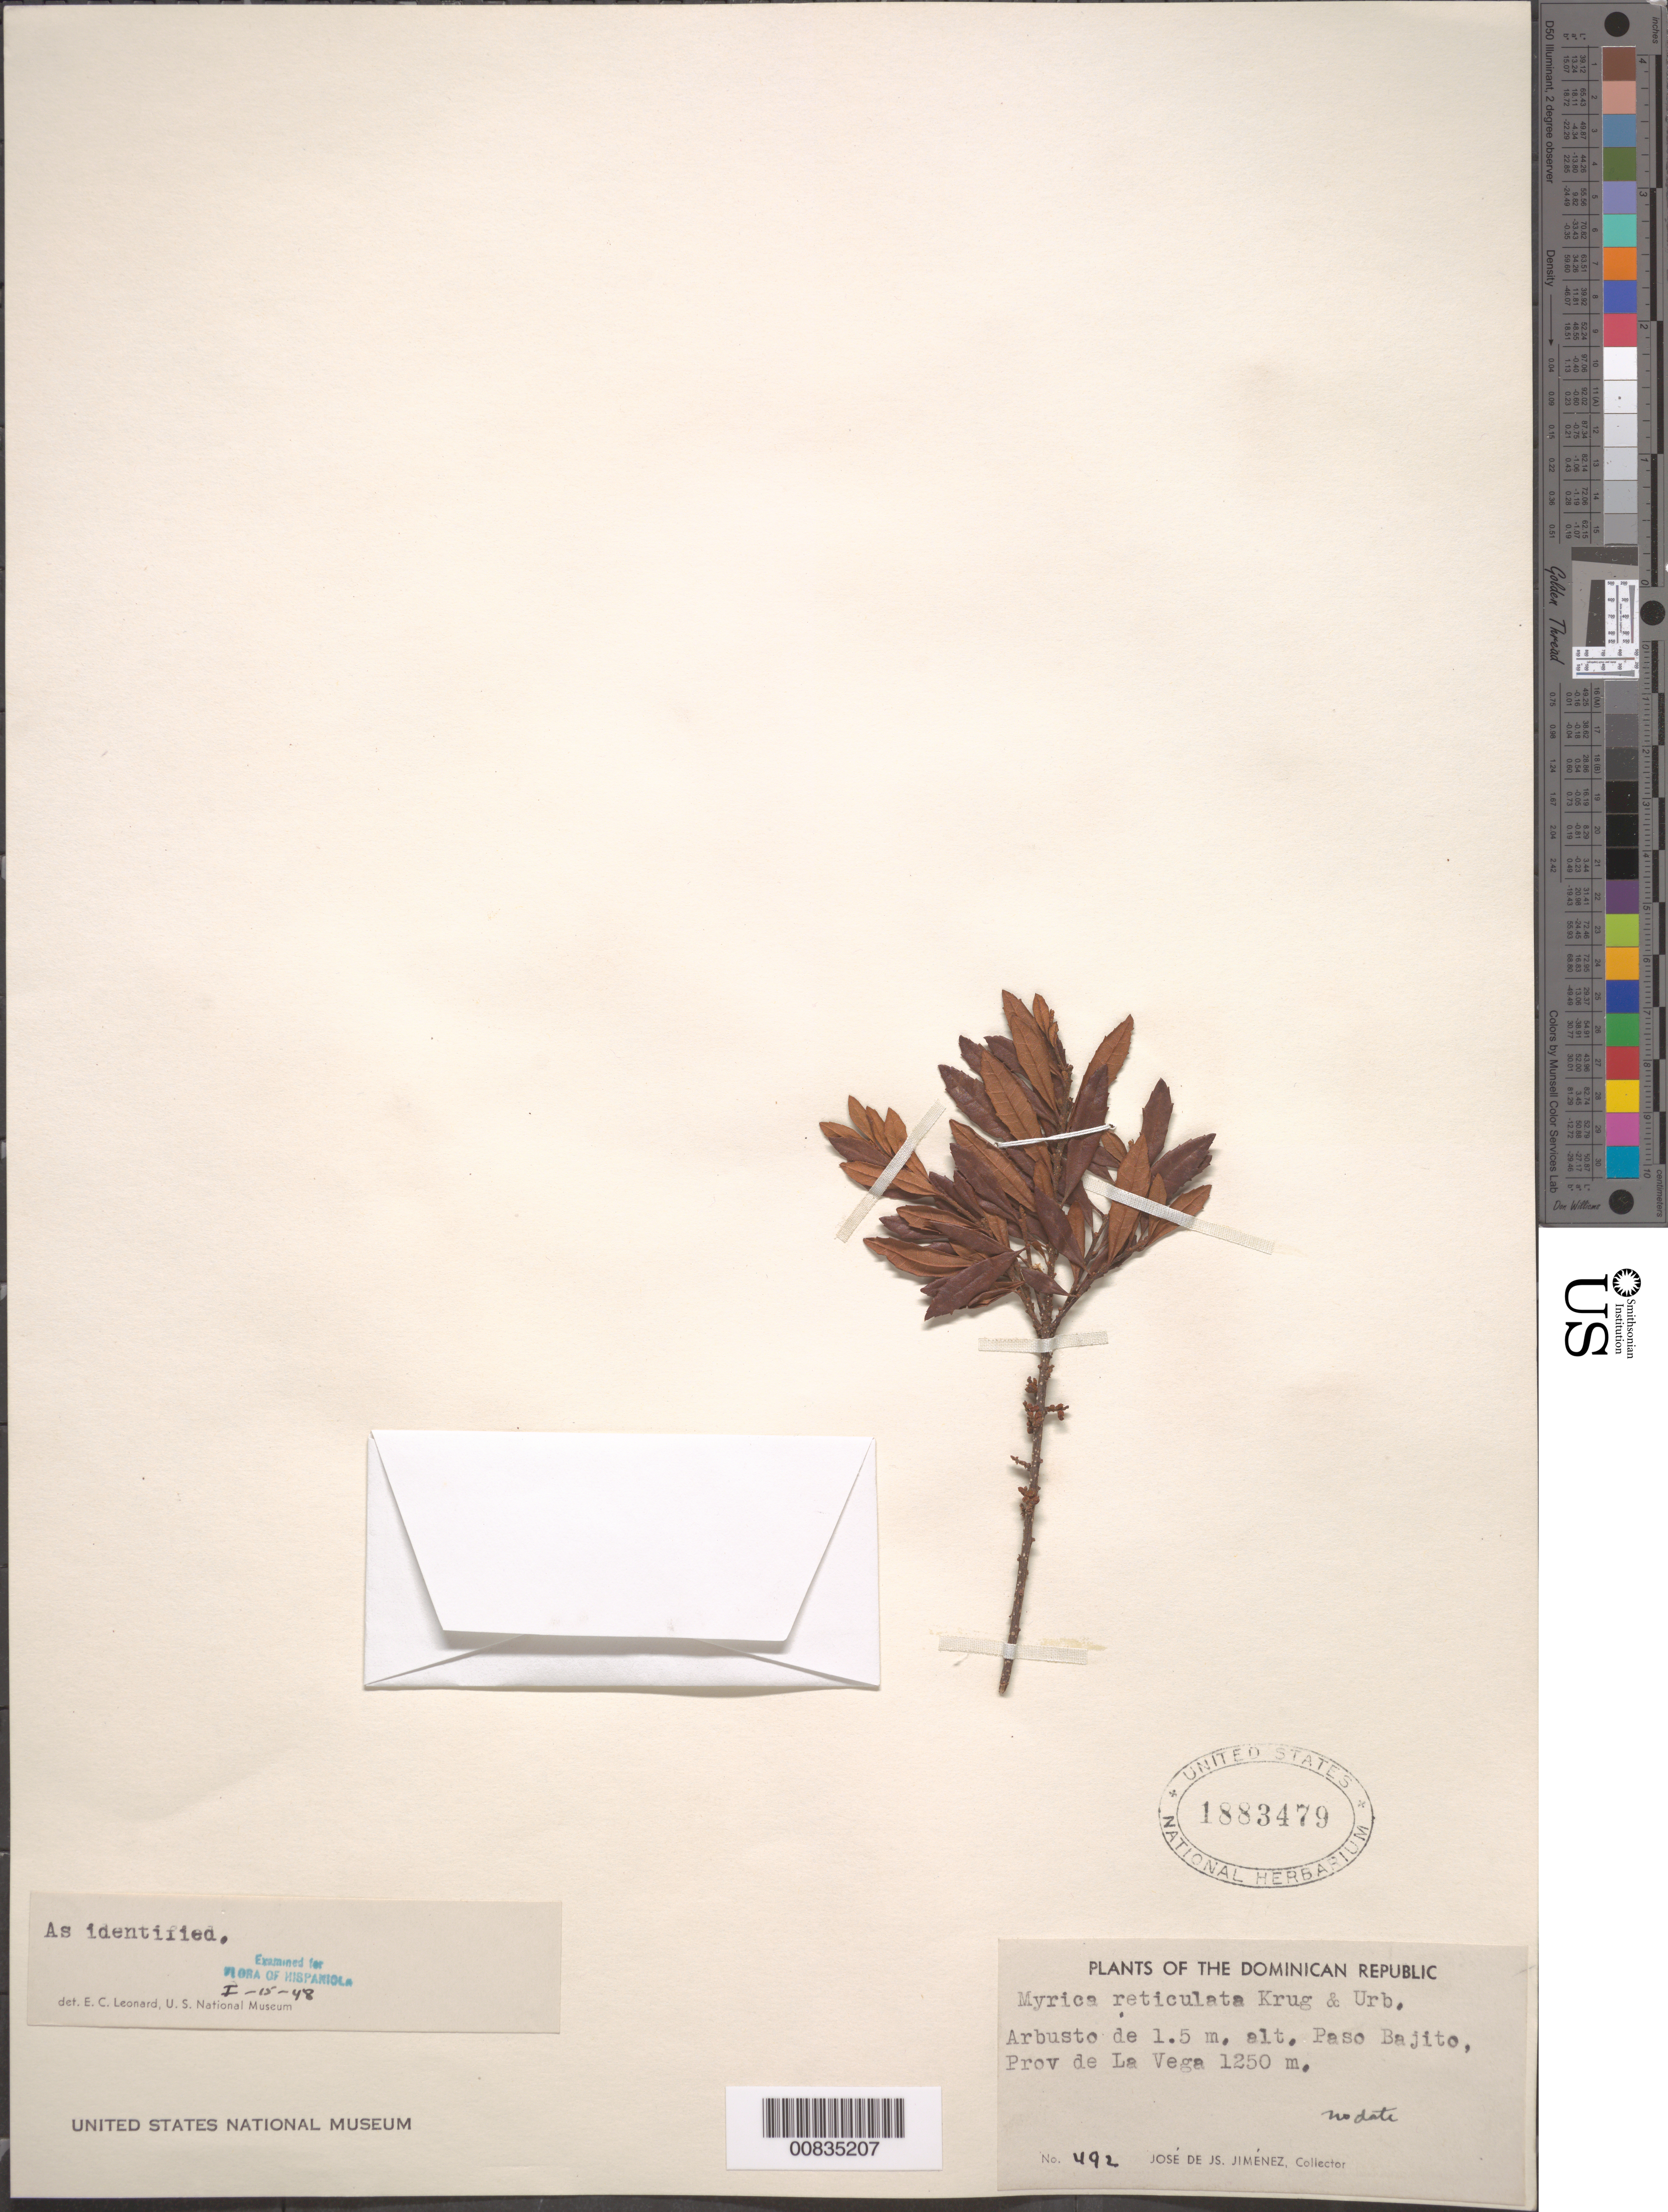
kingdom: Plantae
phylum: Tracheophyta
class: Magnoliopsida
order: Fagales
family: Myricaceae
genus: Myrica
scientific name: Myrica reticulata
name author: Krug & Urb.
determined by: Leonard, Emery C., (US)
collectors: J. J. Jiménez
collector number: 492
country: Dominican Republic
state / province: La Vega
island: Hispaniola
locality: Paso Bajito.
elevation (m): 1250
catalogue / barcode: US 1883479